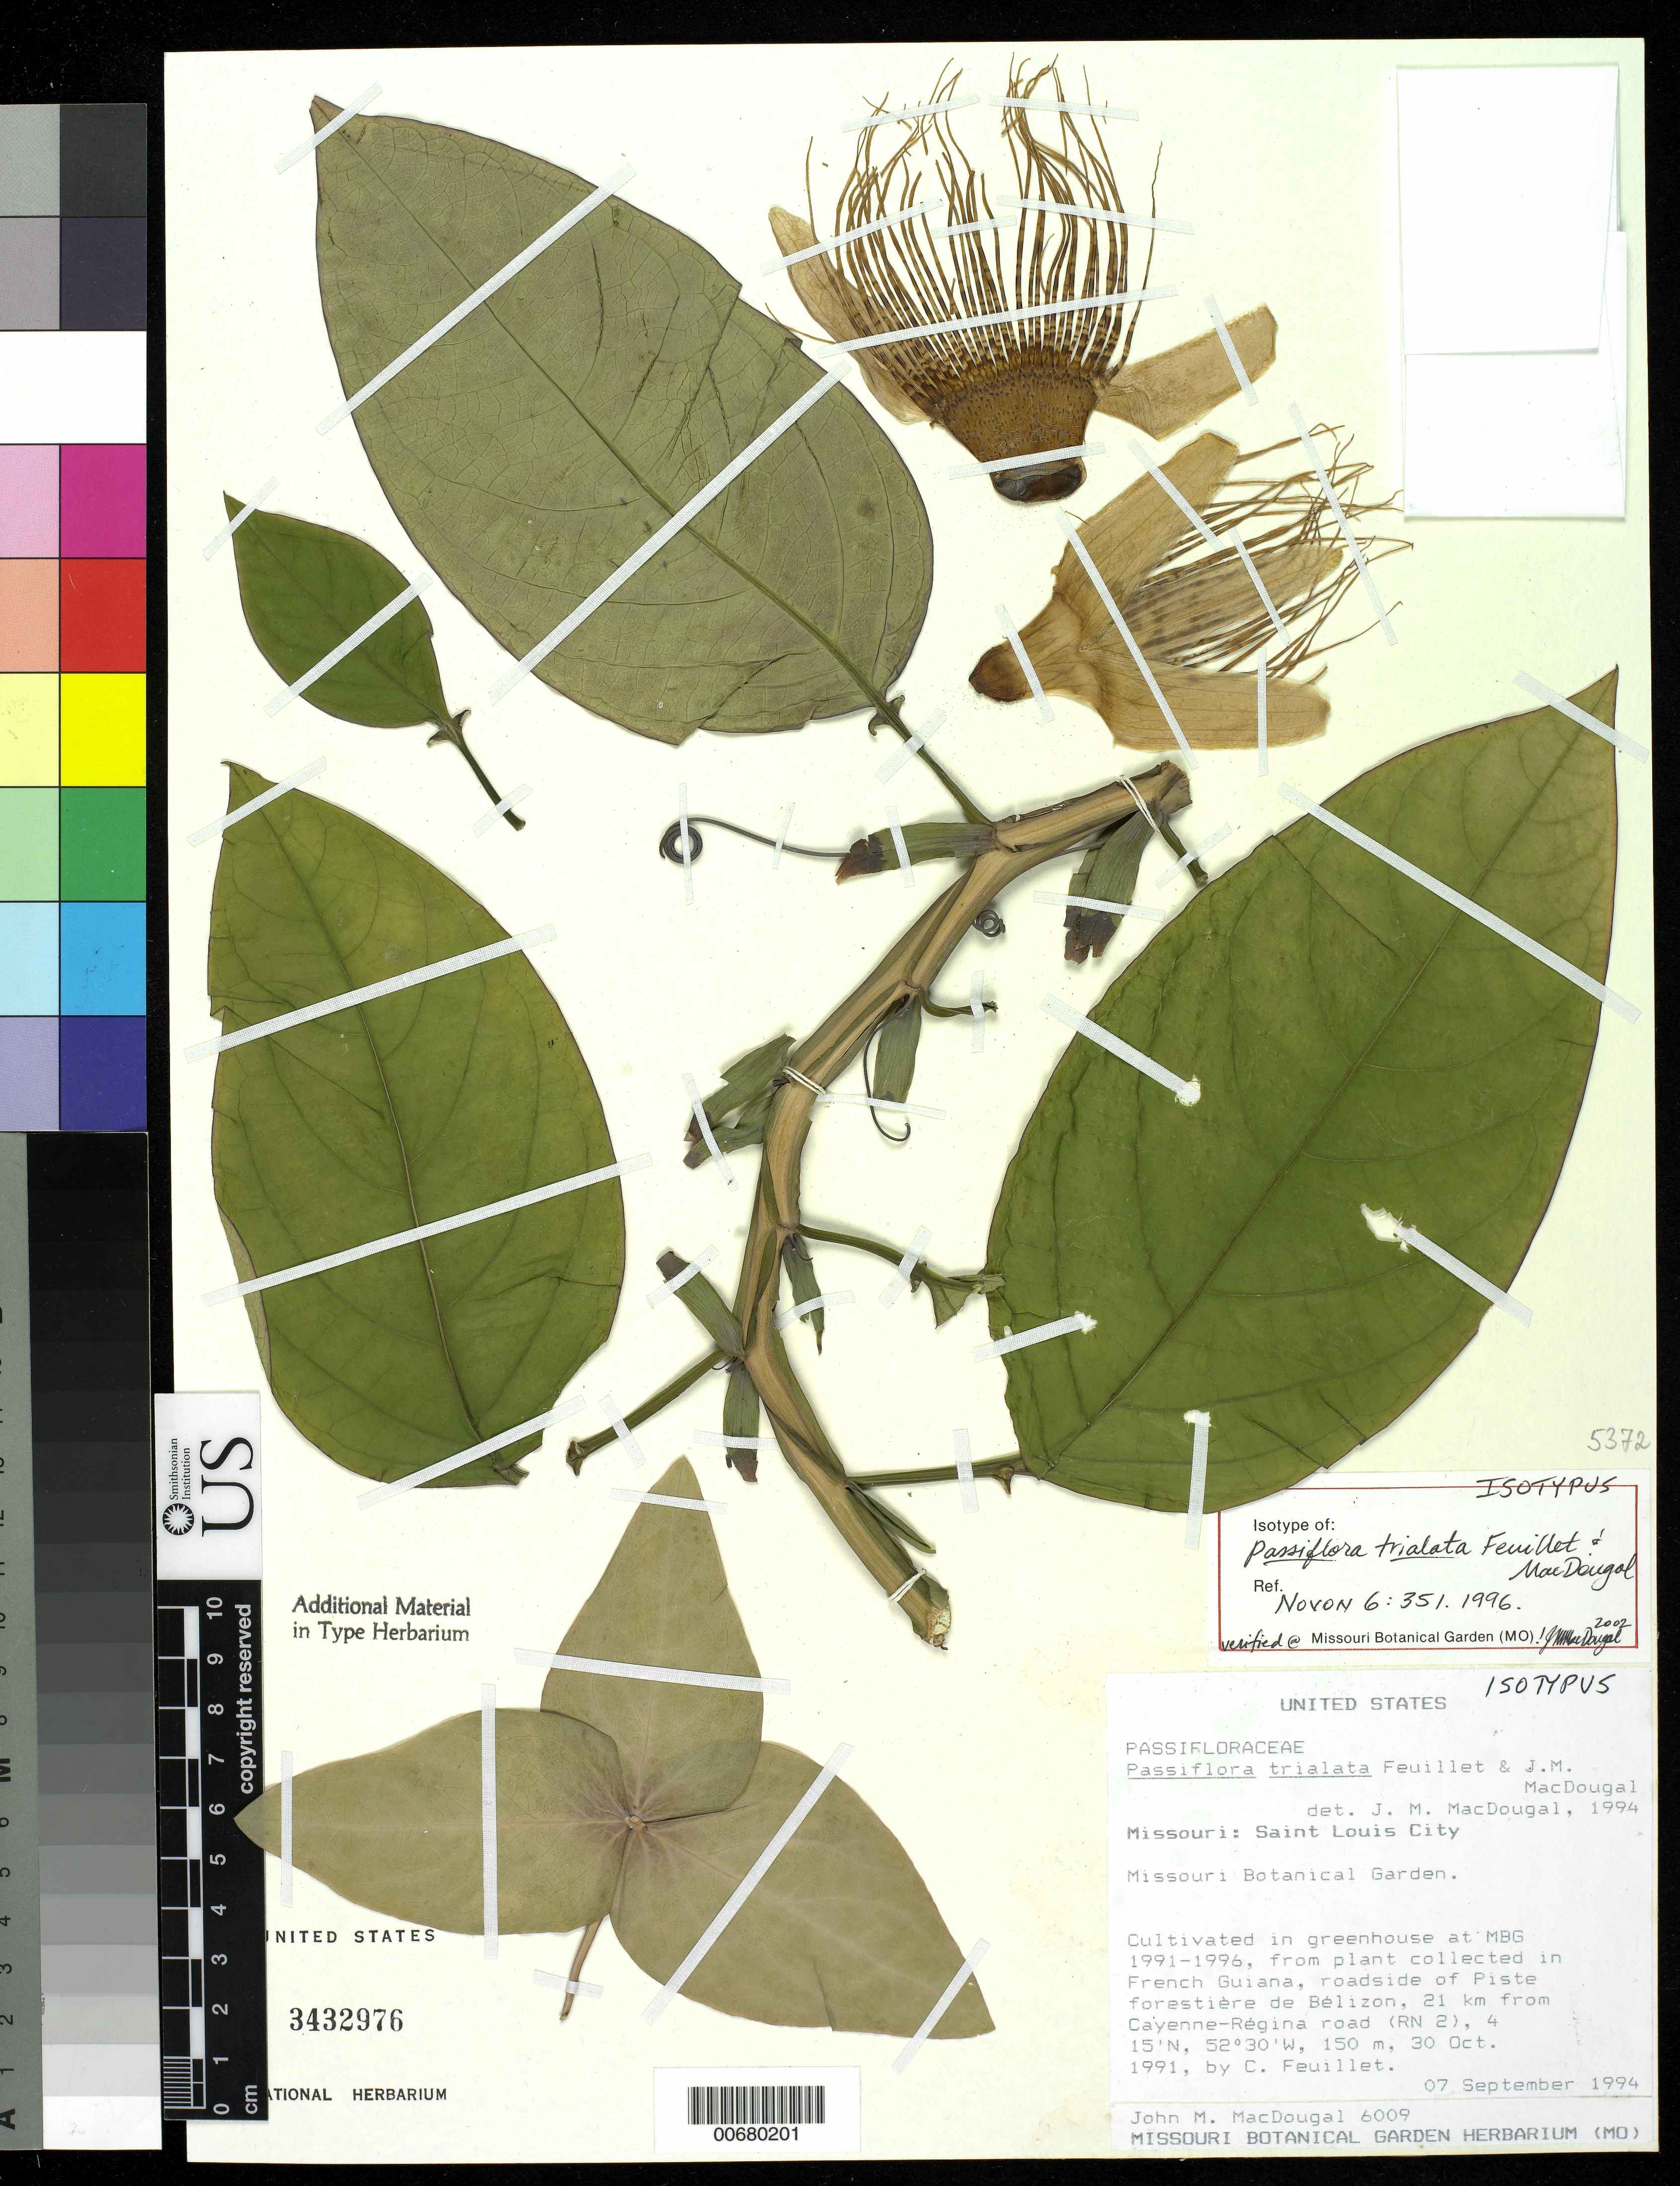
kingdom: Plantae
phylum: Tracheophyta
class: Magnoliopsida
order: Malpighiales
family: Passifloraceae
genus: Passiflora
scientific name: Passiflora trialata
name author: Feuillet & J.M. MacDougall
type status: Isotype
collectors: C. Feuillet & J. M. MacDougal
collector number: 6009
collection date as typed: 07 Sep 1994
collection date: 1994-09-07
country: United States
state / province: Missouri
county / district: Saint Louis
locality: Missouri Botanical Garden.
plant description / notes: Cultivated in greenhouse at MBG 1991-1996; plant collected by C. Feuillet on 30 Oct. 1991 in French Guiana, roadside of Piste forestiere de Belizon, 21 km from Cayenne-Regina road (RN 2)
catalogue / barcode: US 3432976